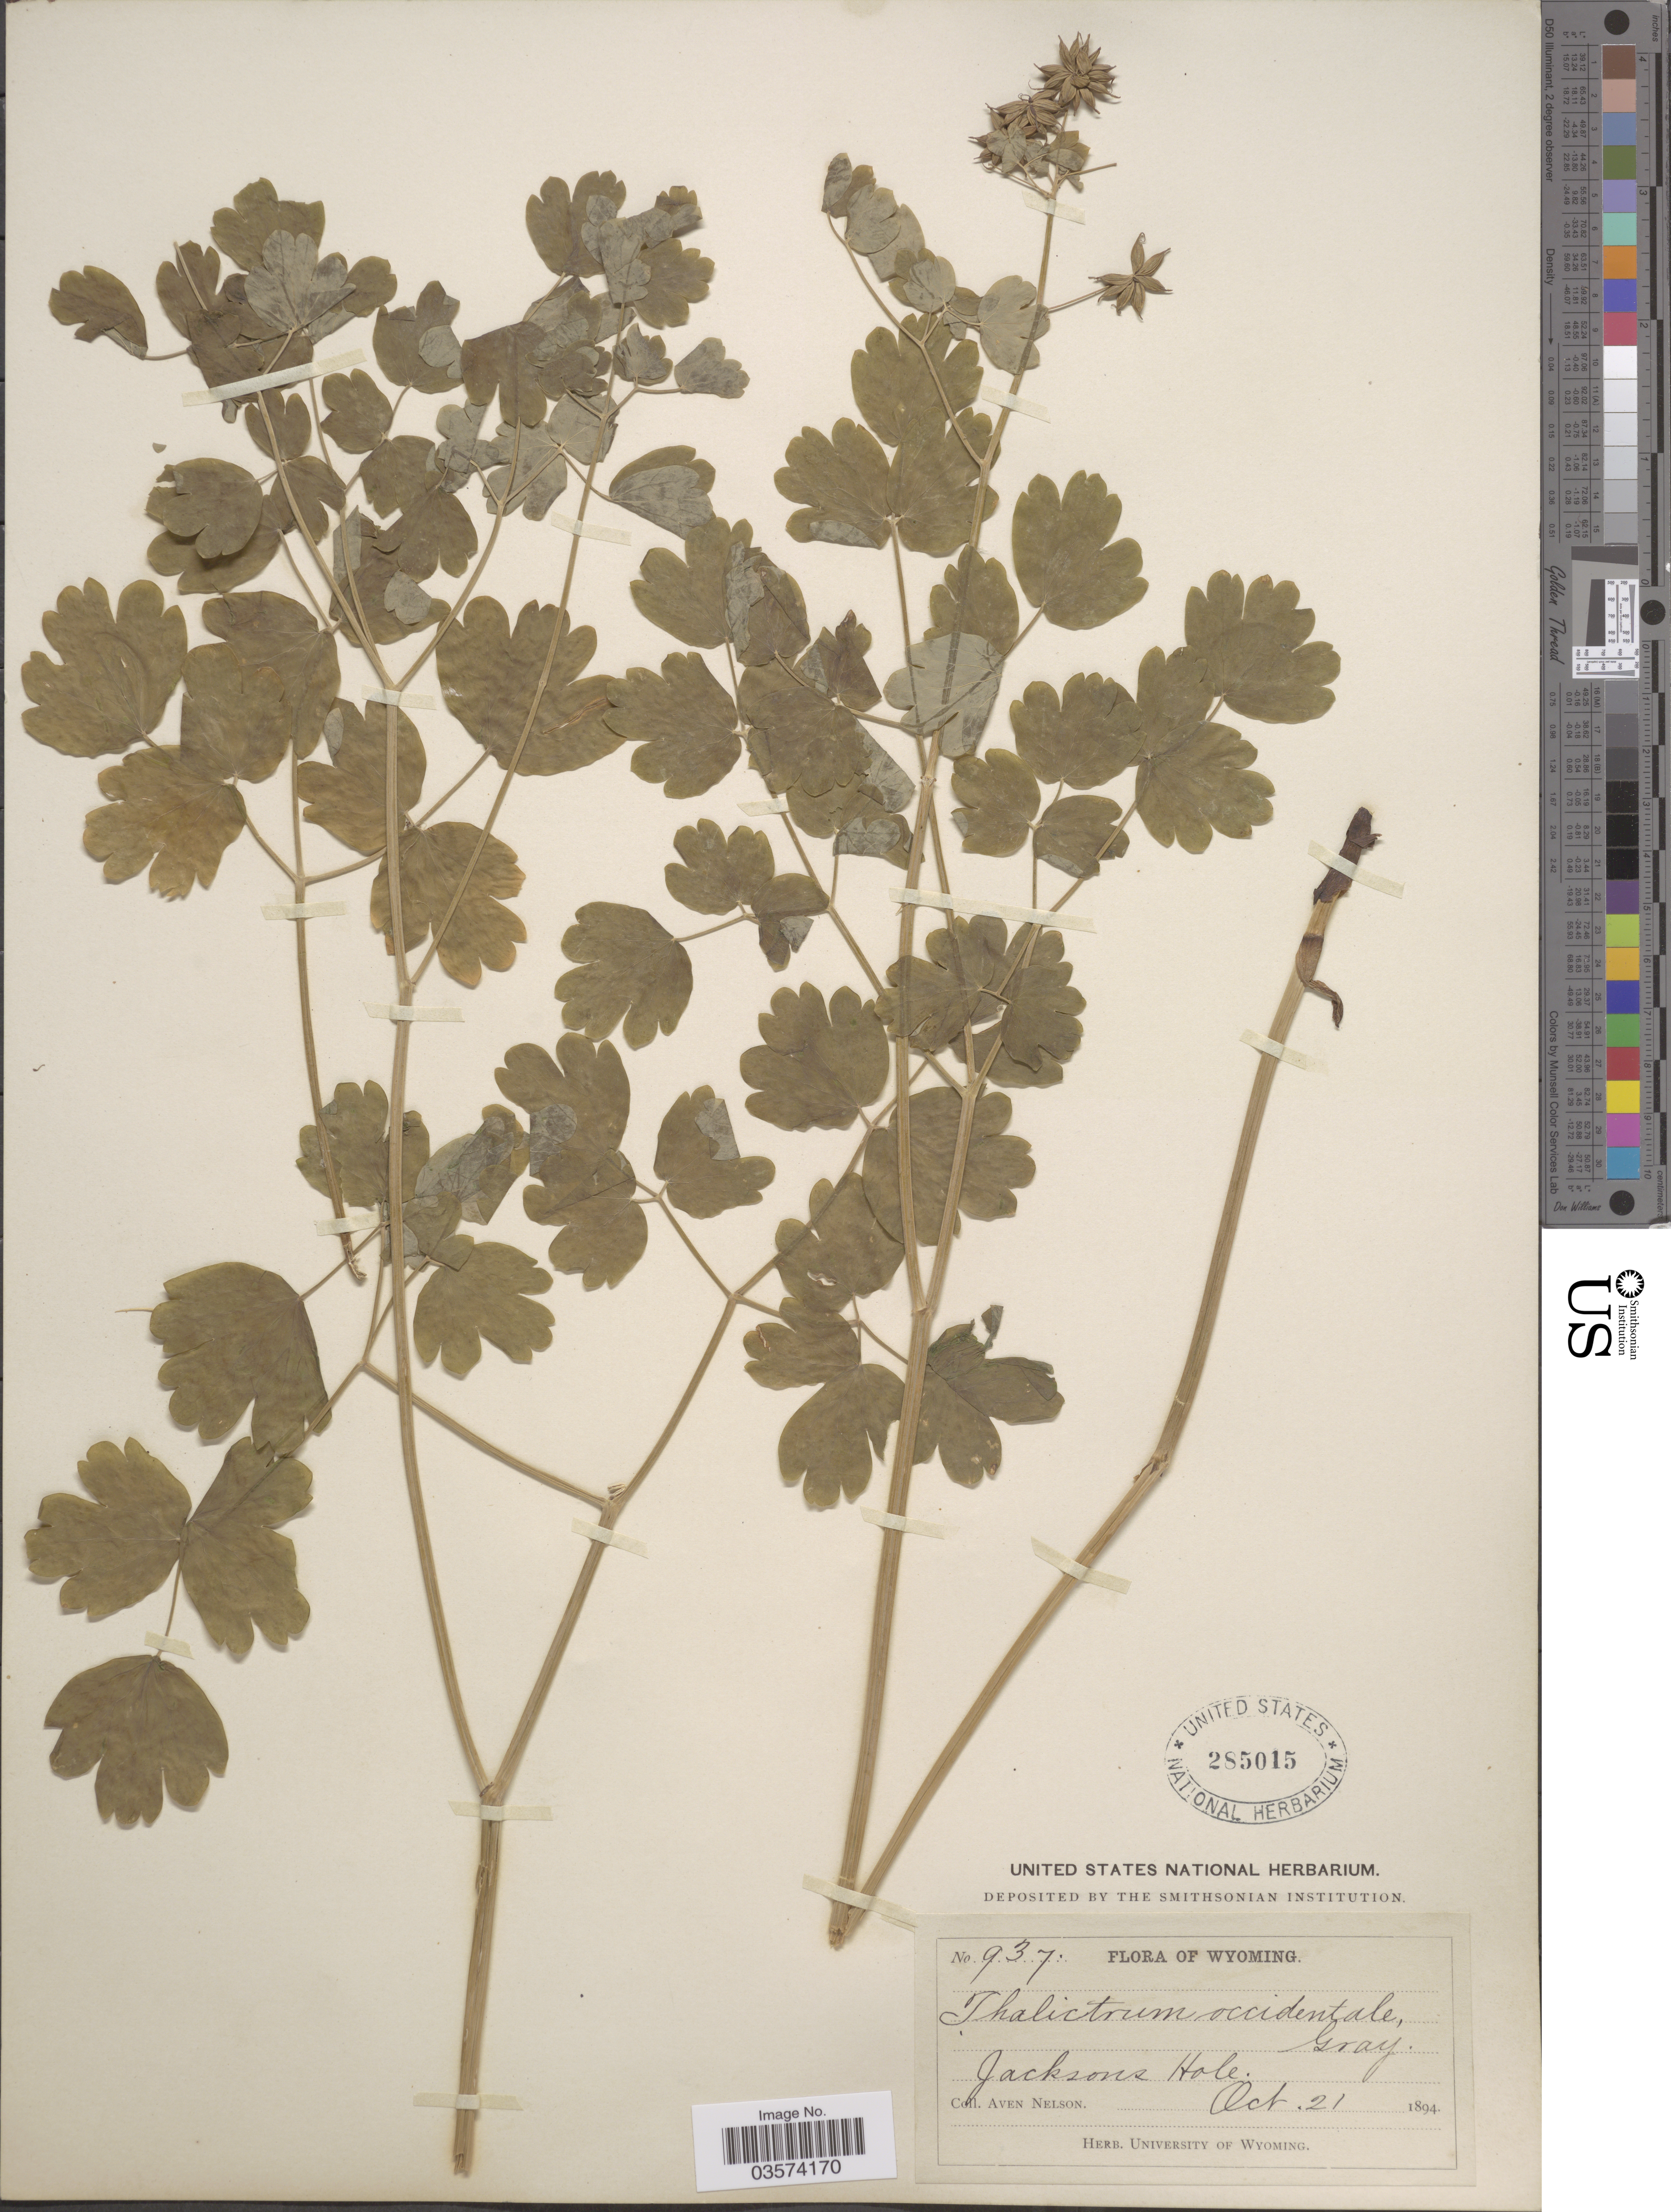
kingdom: Plantae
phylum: Tracheophyta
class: Magnoliopsida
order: Ranunculales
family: Ranunculaceae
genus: Thalictrum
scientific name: Thalictrum occidentale var. palousense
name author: H. St. John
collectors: A. Nelson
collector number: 937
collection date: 1894-10-21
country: United States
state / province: Wyoming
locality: Jacksons Hole.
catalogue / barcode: US 285015